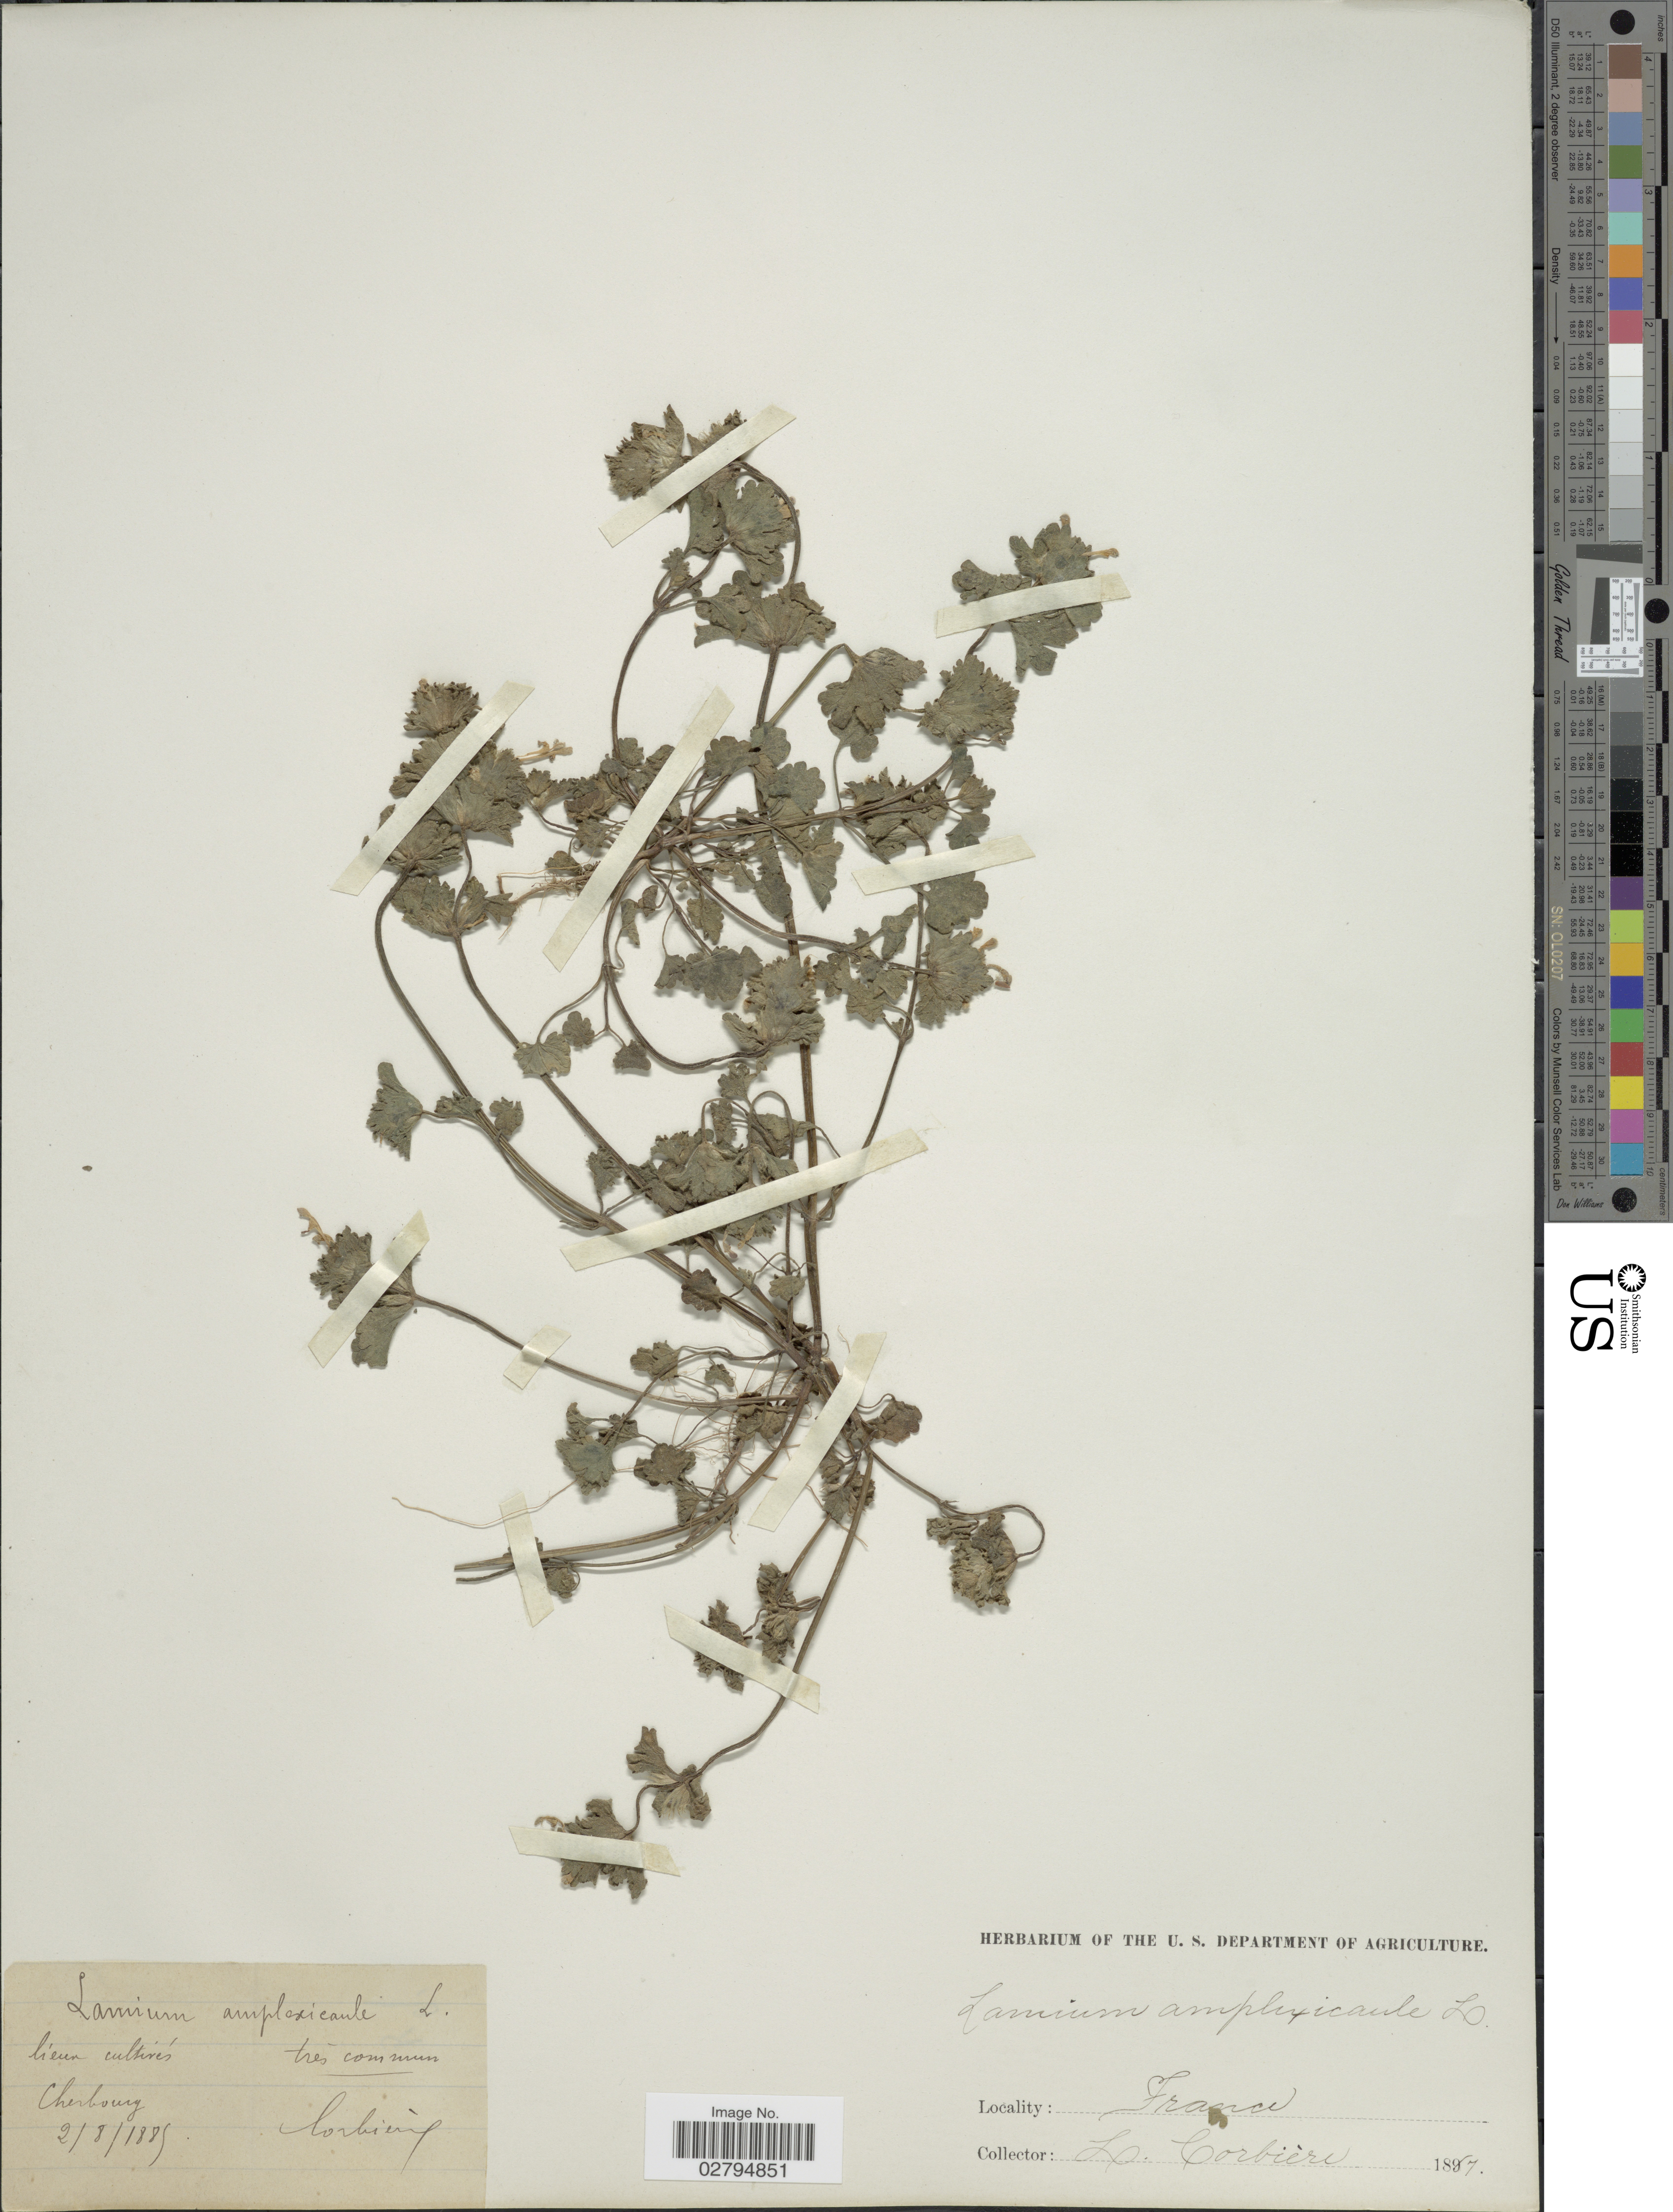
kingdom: Plantae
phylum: Tracheophyta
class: Magnoliopsida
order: Lamiales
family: Lamiaceae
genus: Lamium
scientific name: Lamium amplexicaule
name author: L.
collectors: L. Corbière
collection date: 1885-08-02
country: France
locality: Cherbourg.